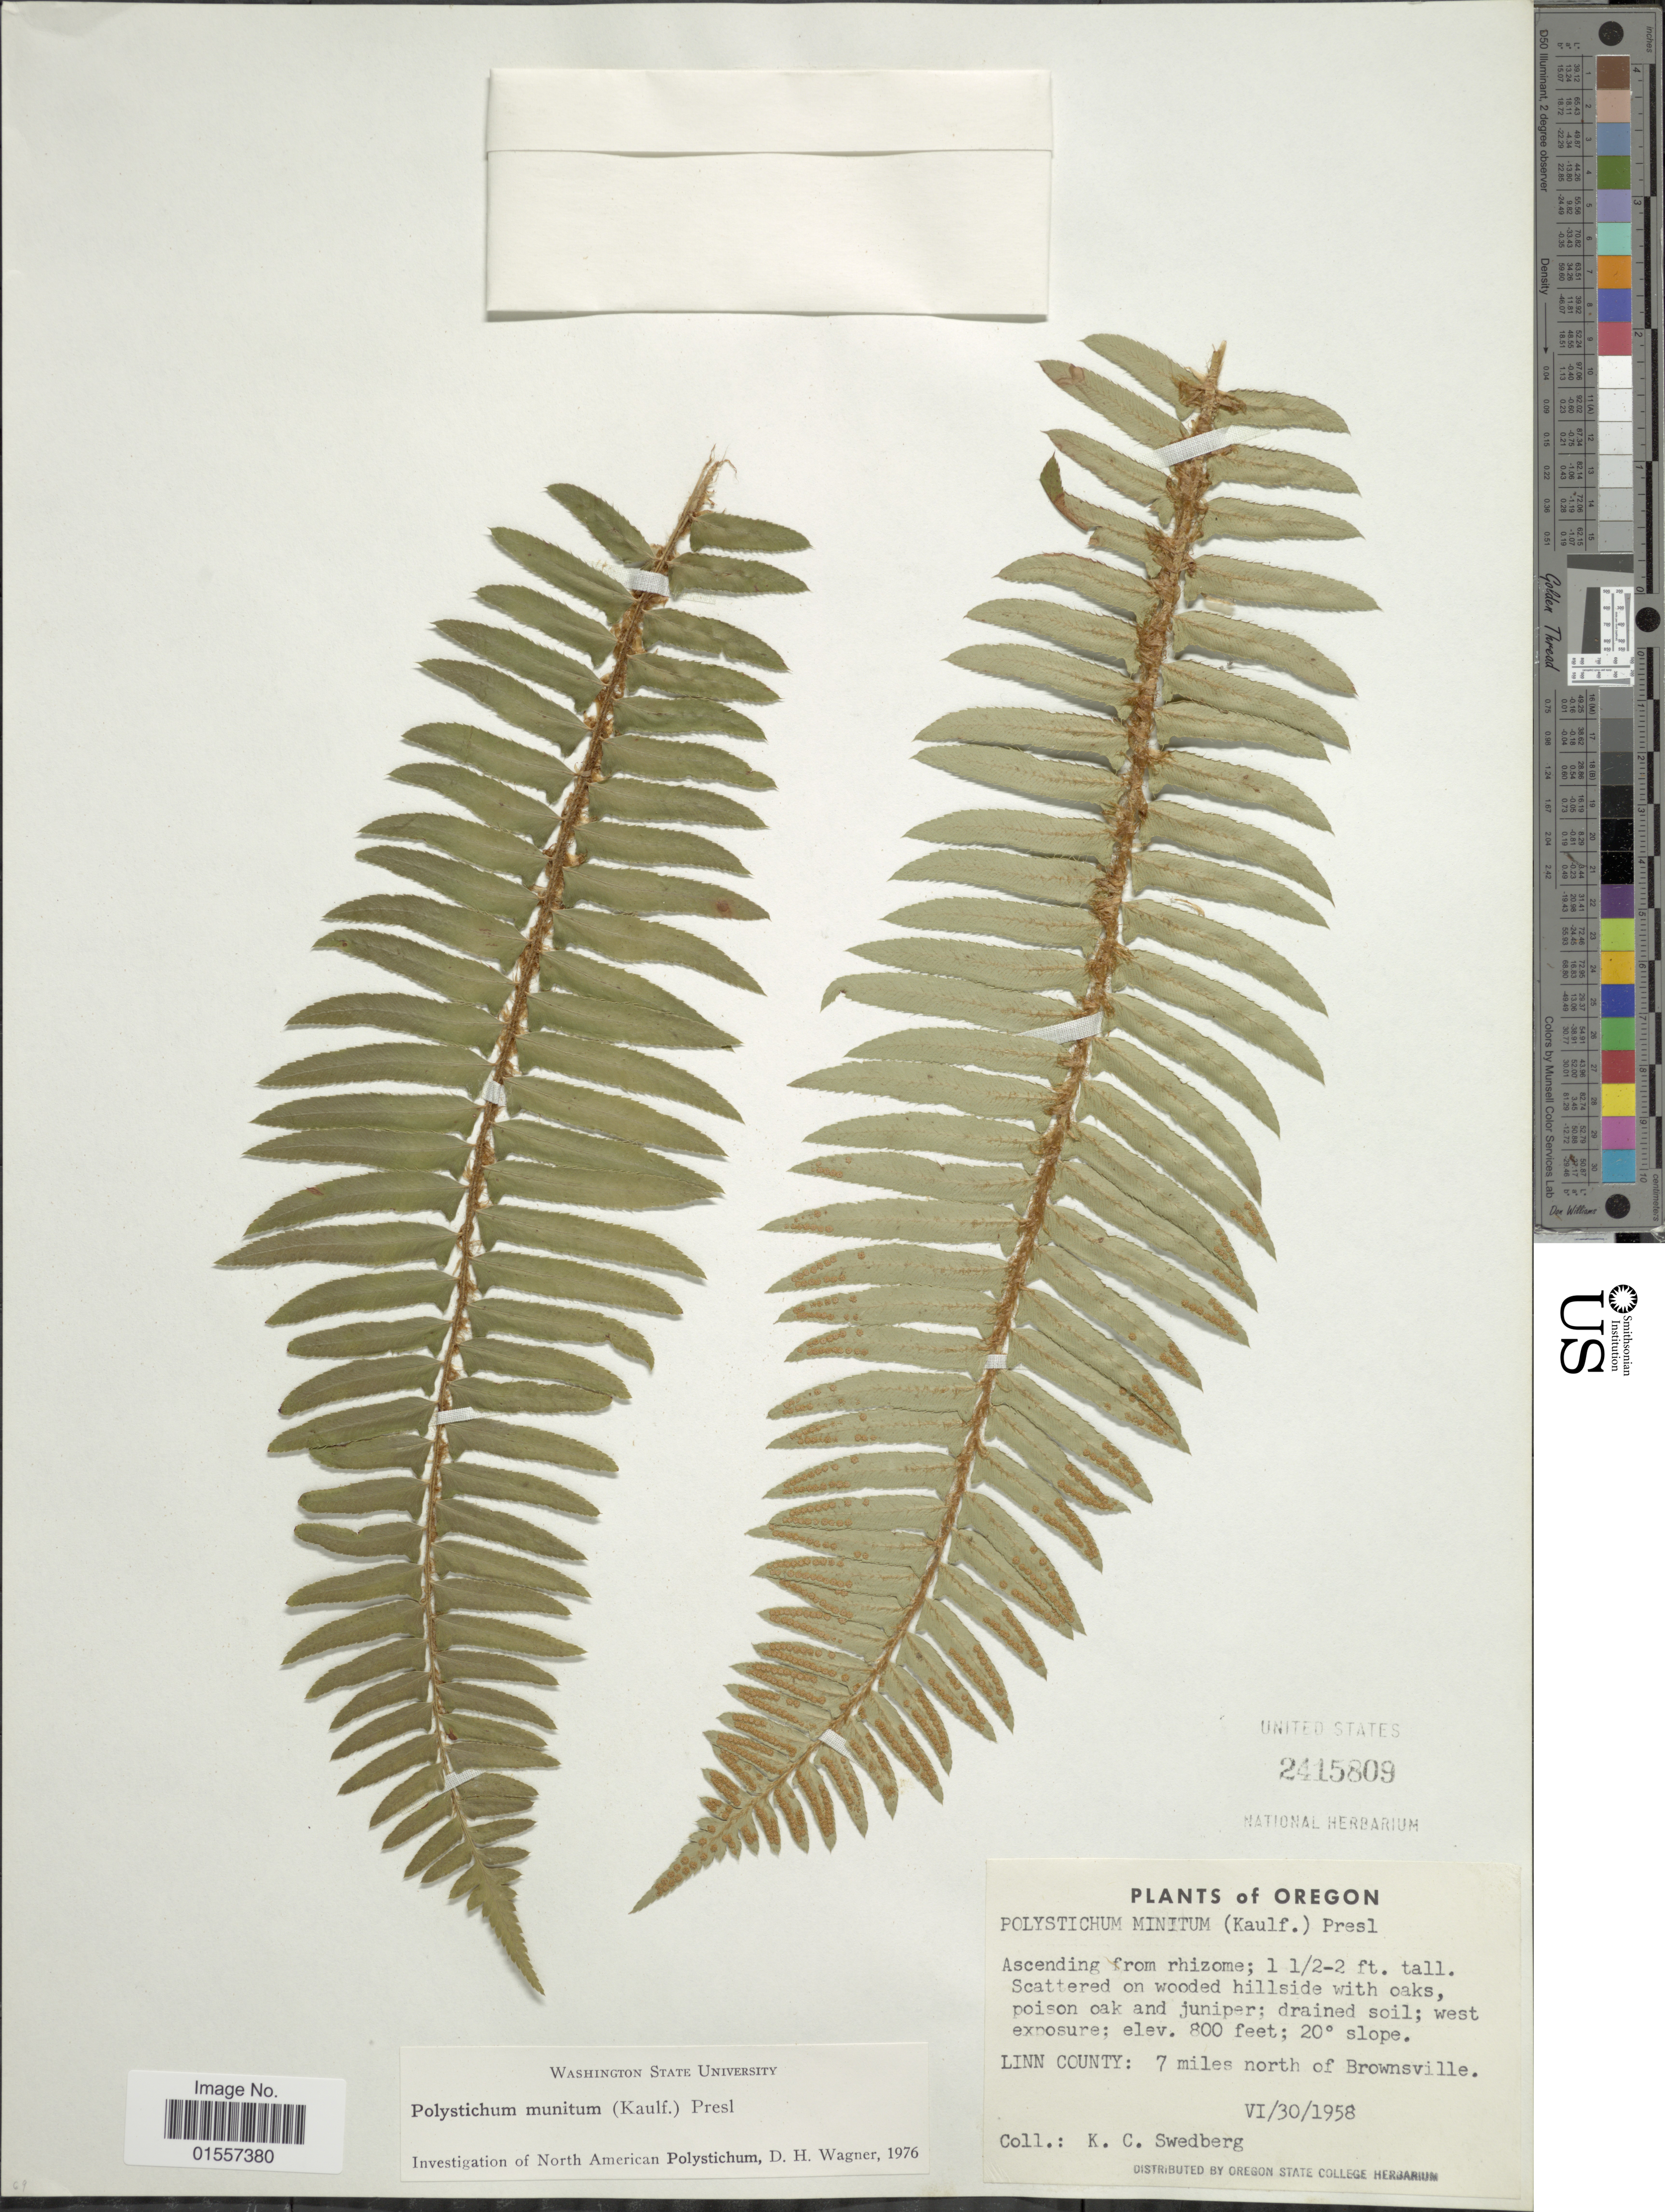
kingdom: Plantae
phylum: Tracheophyta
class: Polypodiopsida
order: Polypodiales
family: Dryopteridaceae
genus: Polystichum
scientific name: Polystichum munitum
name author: (Kaulf.) C. Presl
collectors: K. Swedberg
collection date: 1958-06-30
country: United States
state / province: Oregon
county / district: Linn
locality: Oregon, Linn County: 7 miles north of Brownsville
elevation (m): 244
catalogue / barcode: US 2415809